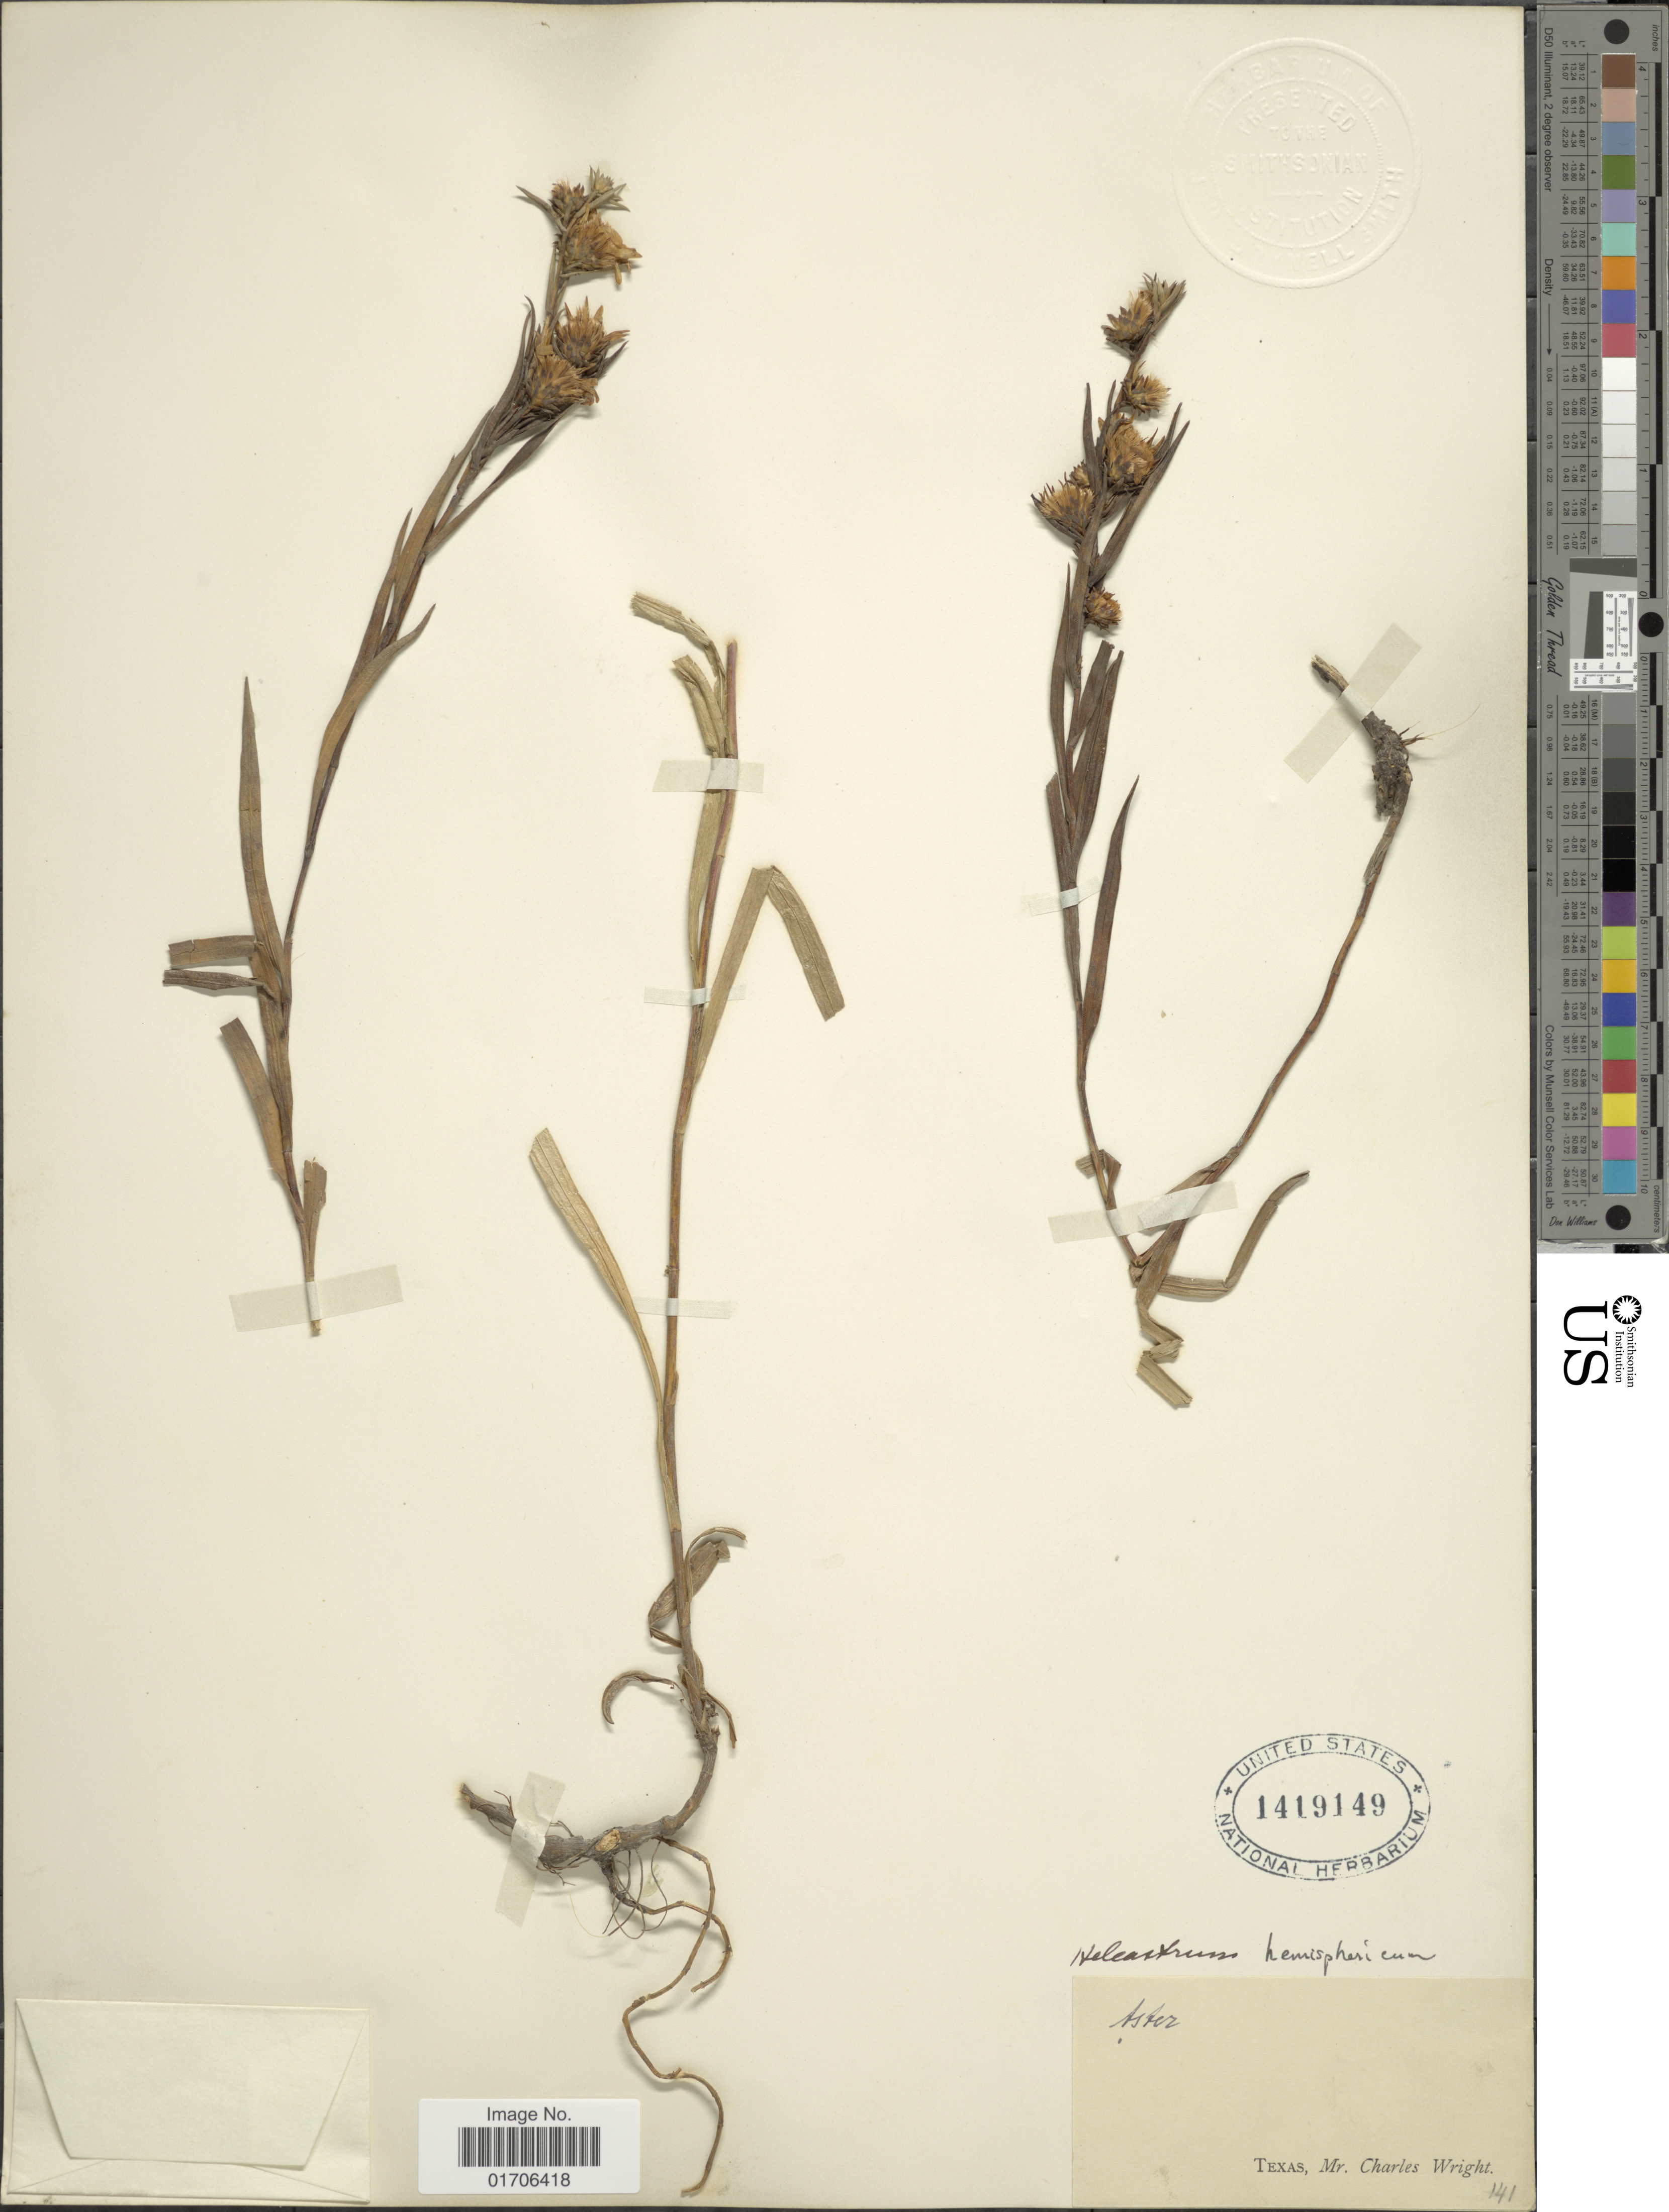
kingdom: Plantae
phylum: Tracheophyta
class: Magnoliopsida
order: Asterales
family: Asteraceae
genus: Eurybia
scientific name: Eurybia hemispherica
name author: G.L. Nesom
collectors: C. Wright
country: United States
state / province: Texas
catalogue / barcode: US 1419149